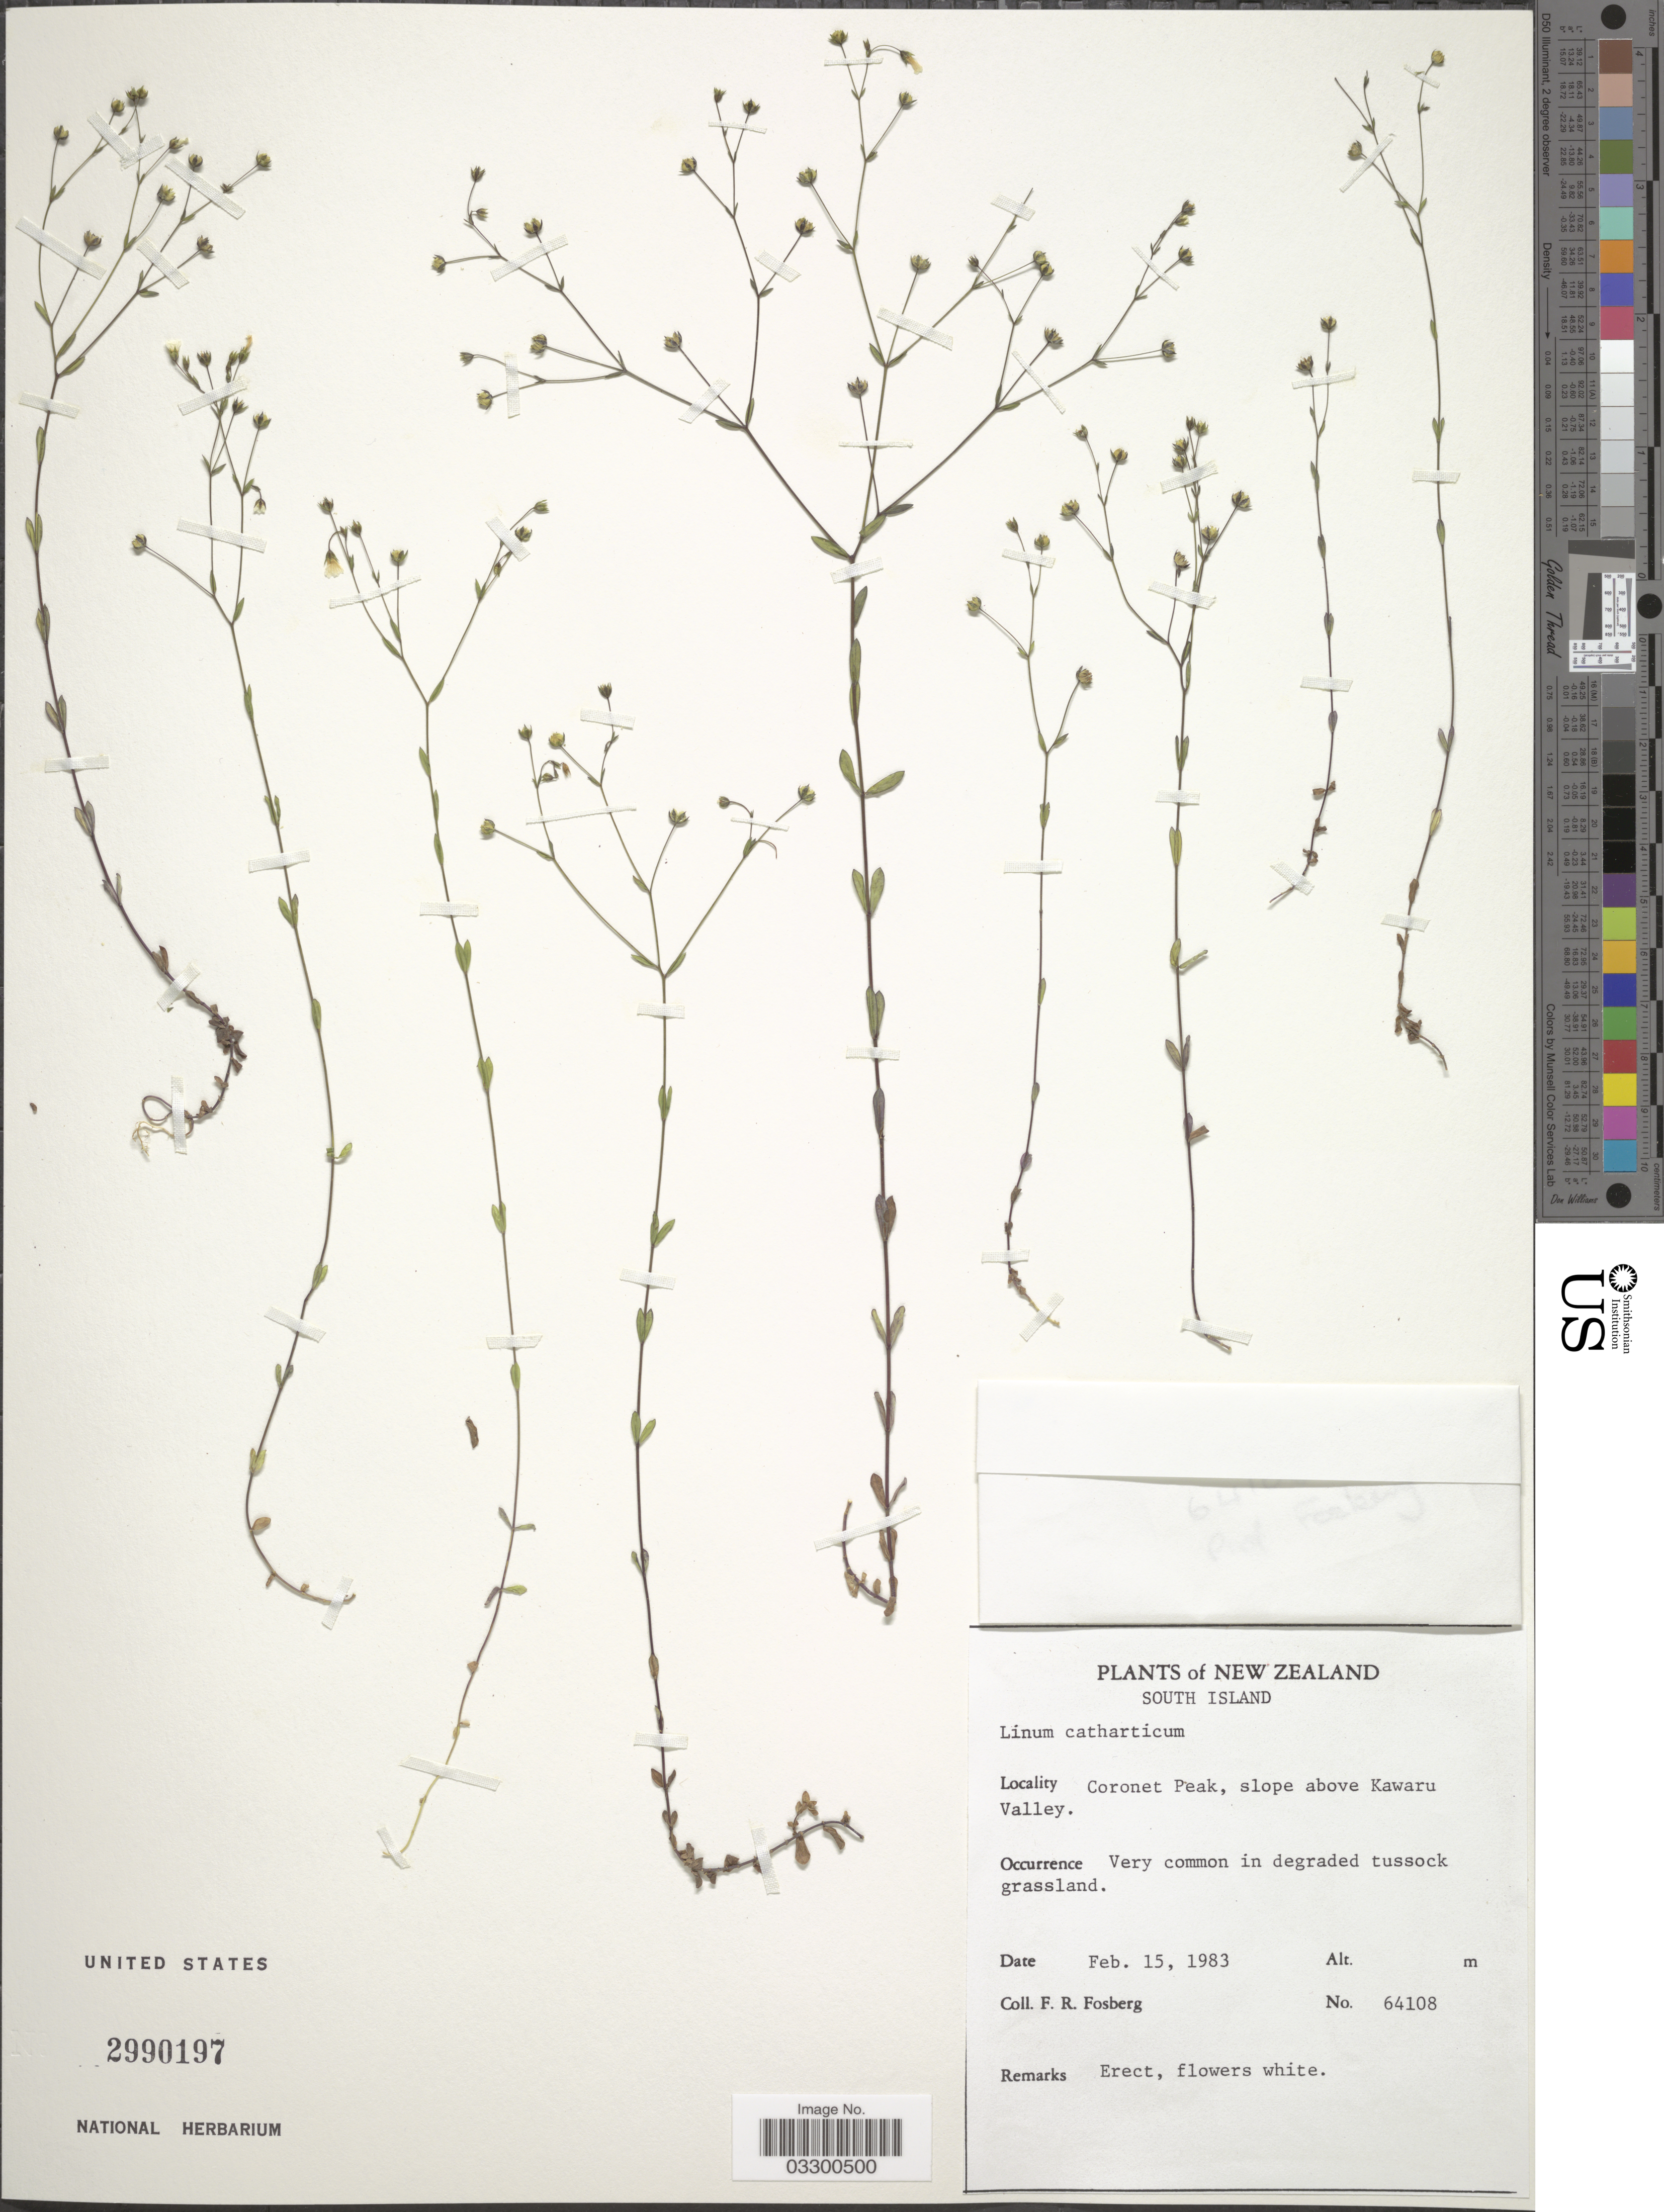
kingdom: Plantae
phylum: Tracheophyta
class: Magnoliopsida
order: Malpighiales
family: Linaceae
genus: Linum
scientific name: Linum catharticum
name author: L.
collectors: F. R. Fosberg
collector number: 64108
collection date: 1983-02-15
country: New Zealand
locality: South Island. Coronet Peak, slope above Kawaru Valley.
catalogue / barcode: US 2990197